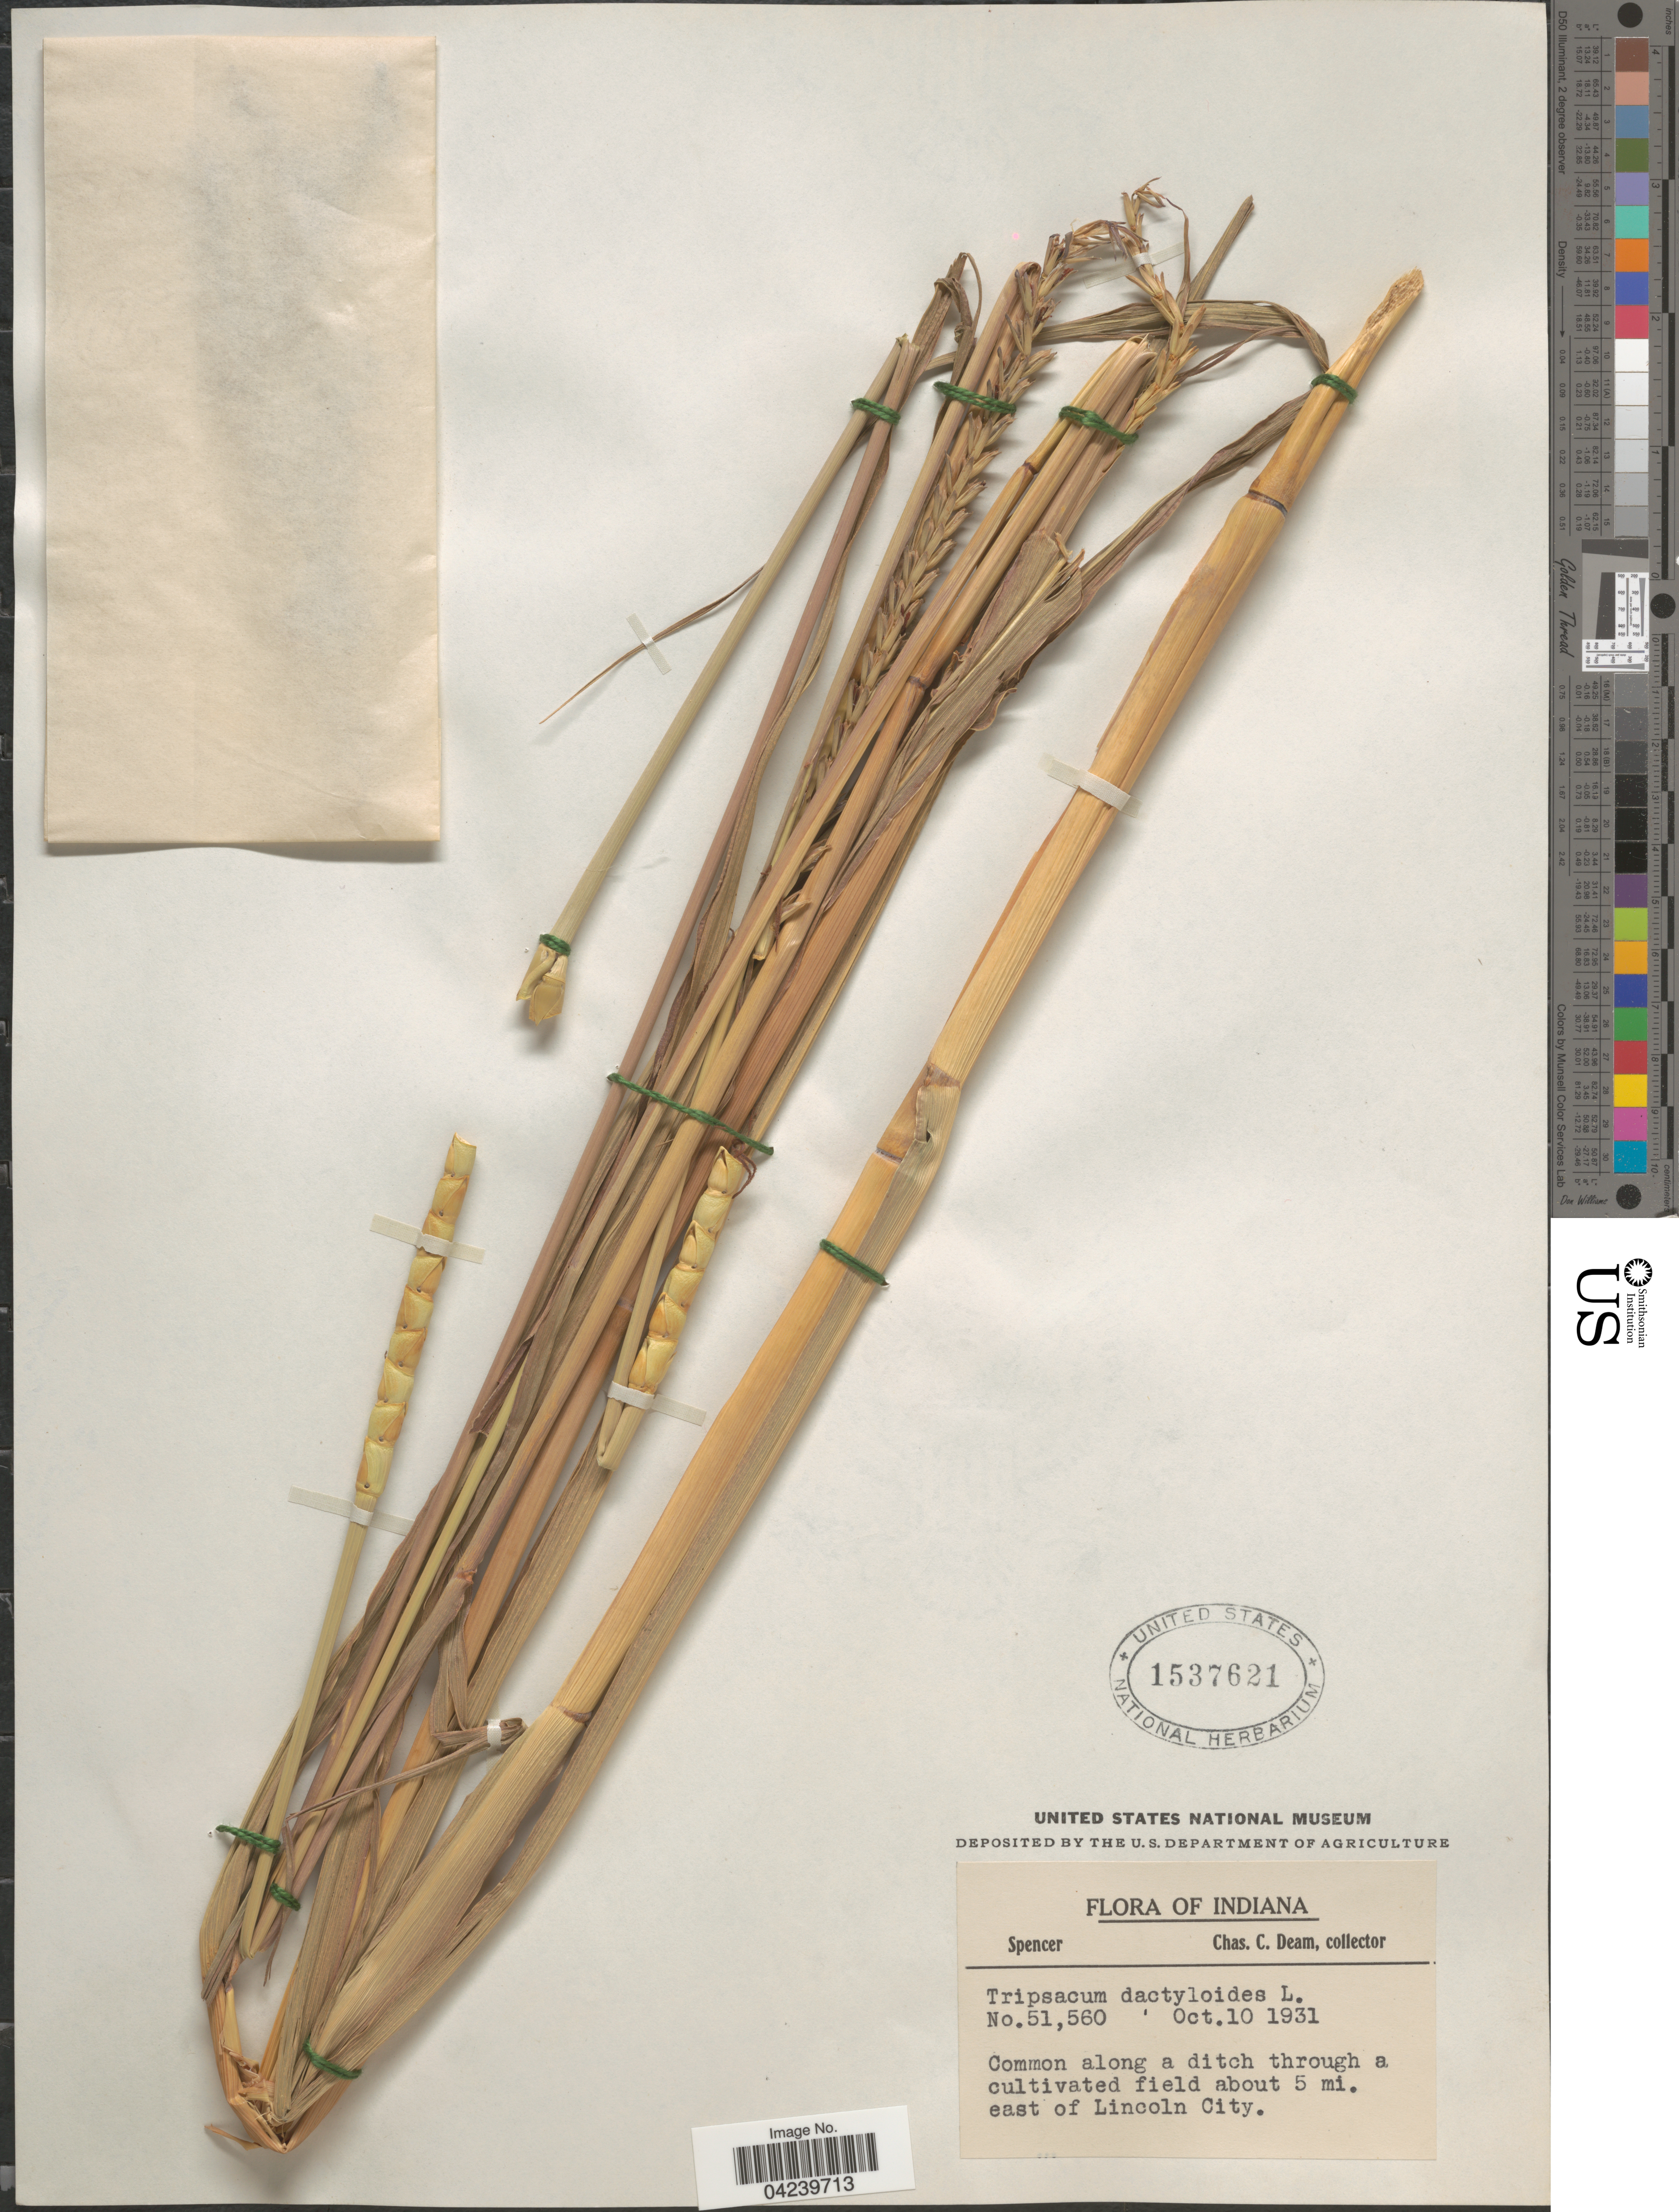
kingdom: Plantae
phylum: Tracheophyta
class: Liliopsida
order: Poales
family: Poaceae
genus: Tripsacum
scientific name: Tripsacum dactyloides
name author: (L.) L.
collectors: C. C. Deam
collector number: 51560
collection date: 1931-10-10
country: United States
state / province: Indiana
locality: Spencer. Common along a ditch through a cultivated field about 5 mi. east of Lincoln City.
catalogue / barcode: US 1537621